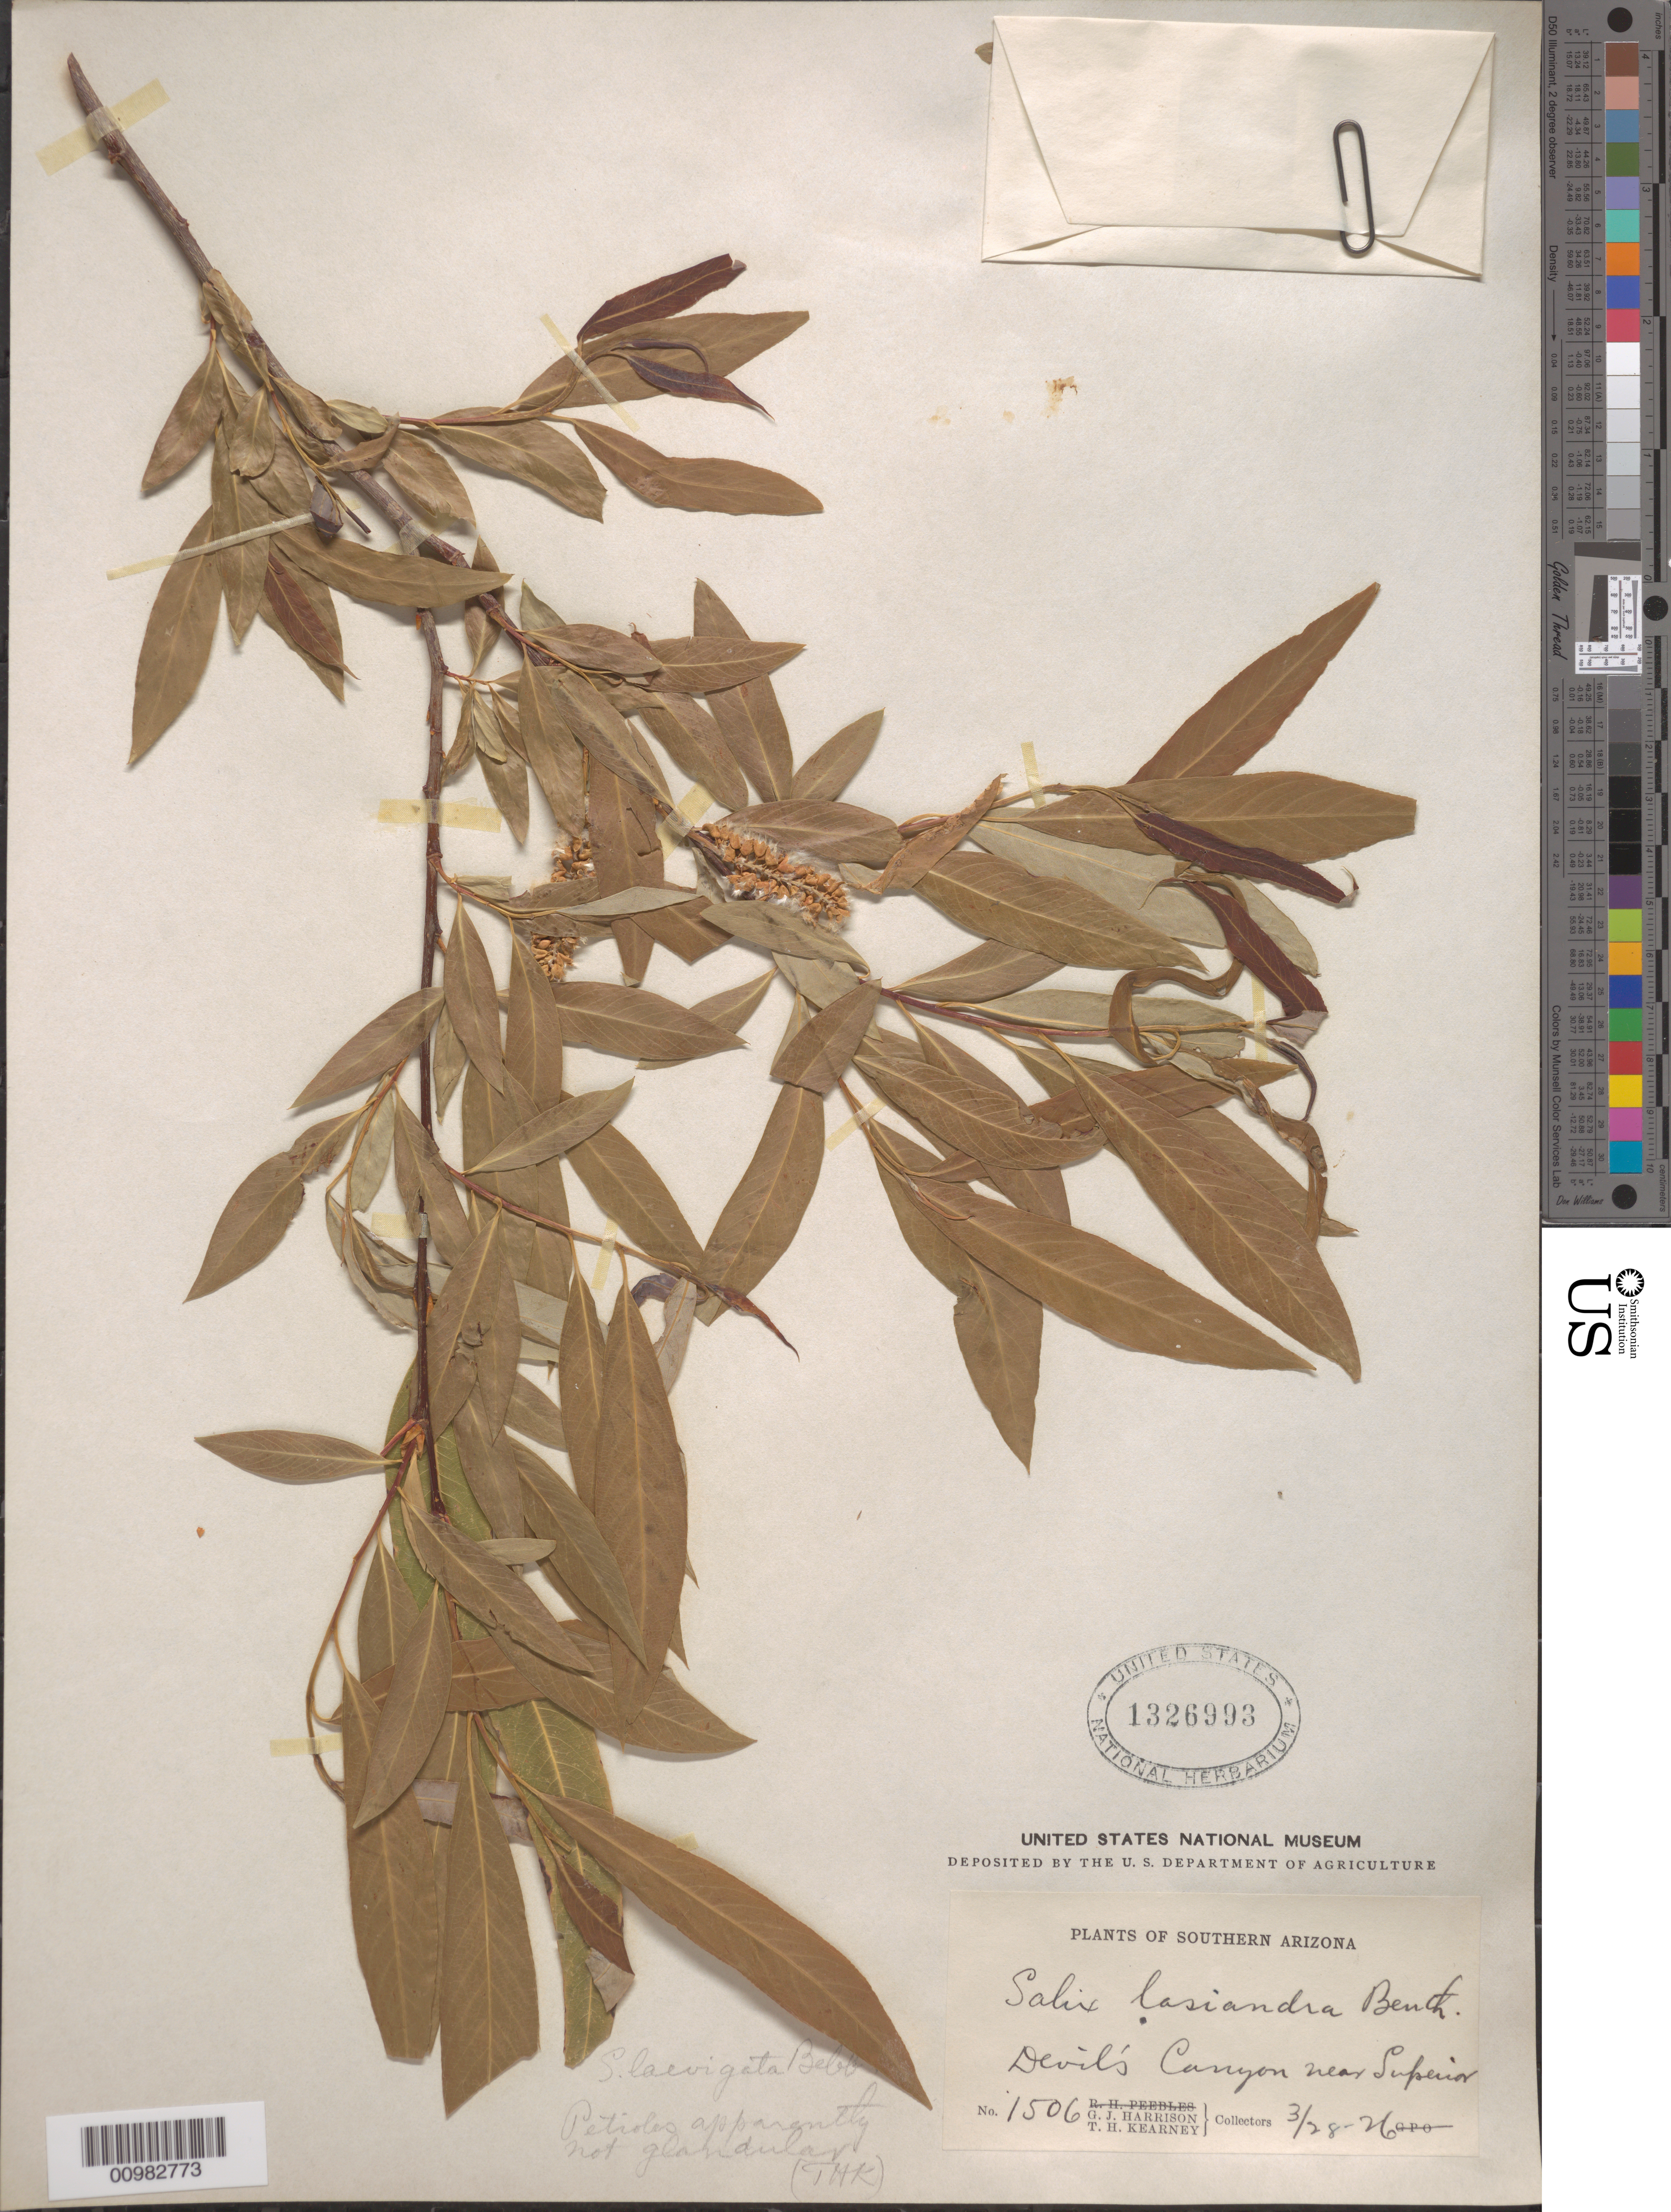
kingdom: Plantae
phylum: Tracheophyta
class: Magnoliopsida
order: Malpighiales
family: Salicaceae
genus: Salix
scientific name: Salix laevigata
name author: Bebb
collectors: G. J. Harrison & T. H. Kearney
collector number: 1506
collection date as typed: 28 Mar 1926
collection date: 1926-03-28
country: United States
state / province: Arizona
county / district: Pinal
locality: Devil's Canyon near Superior.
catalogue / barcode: US 1326993